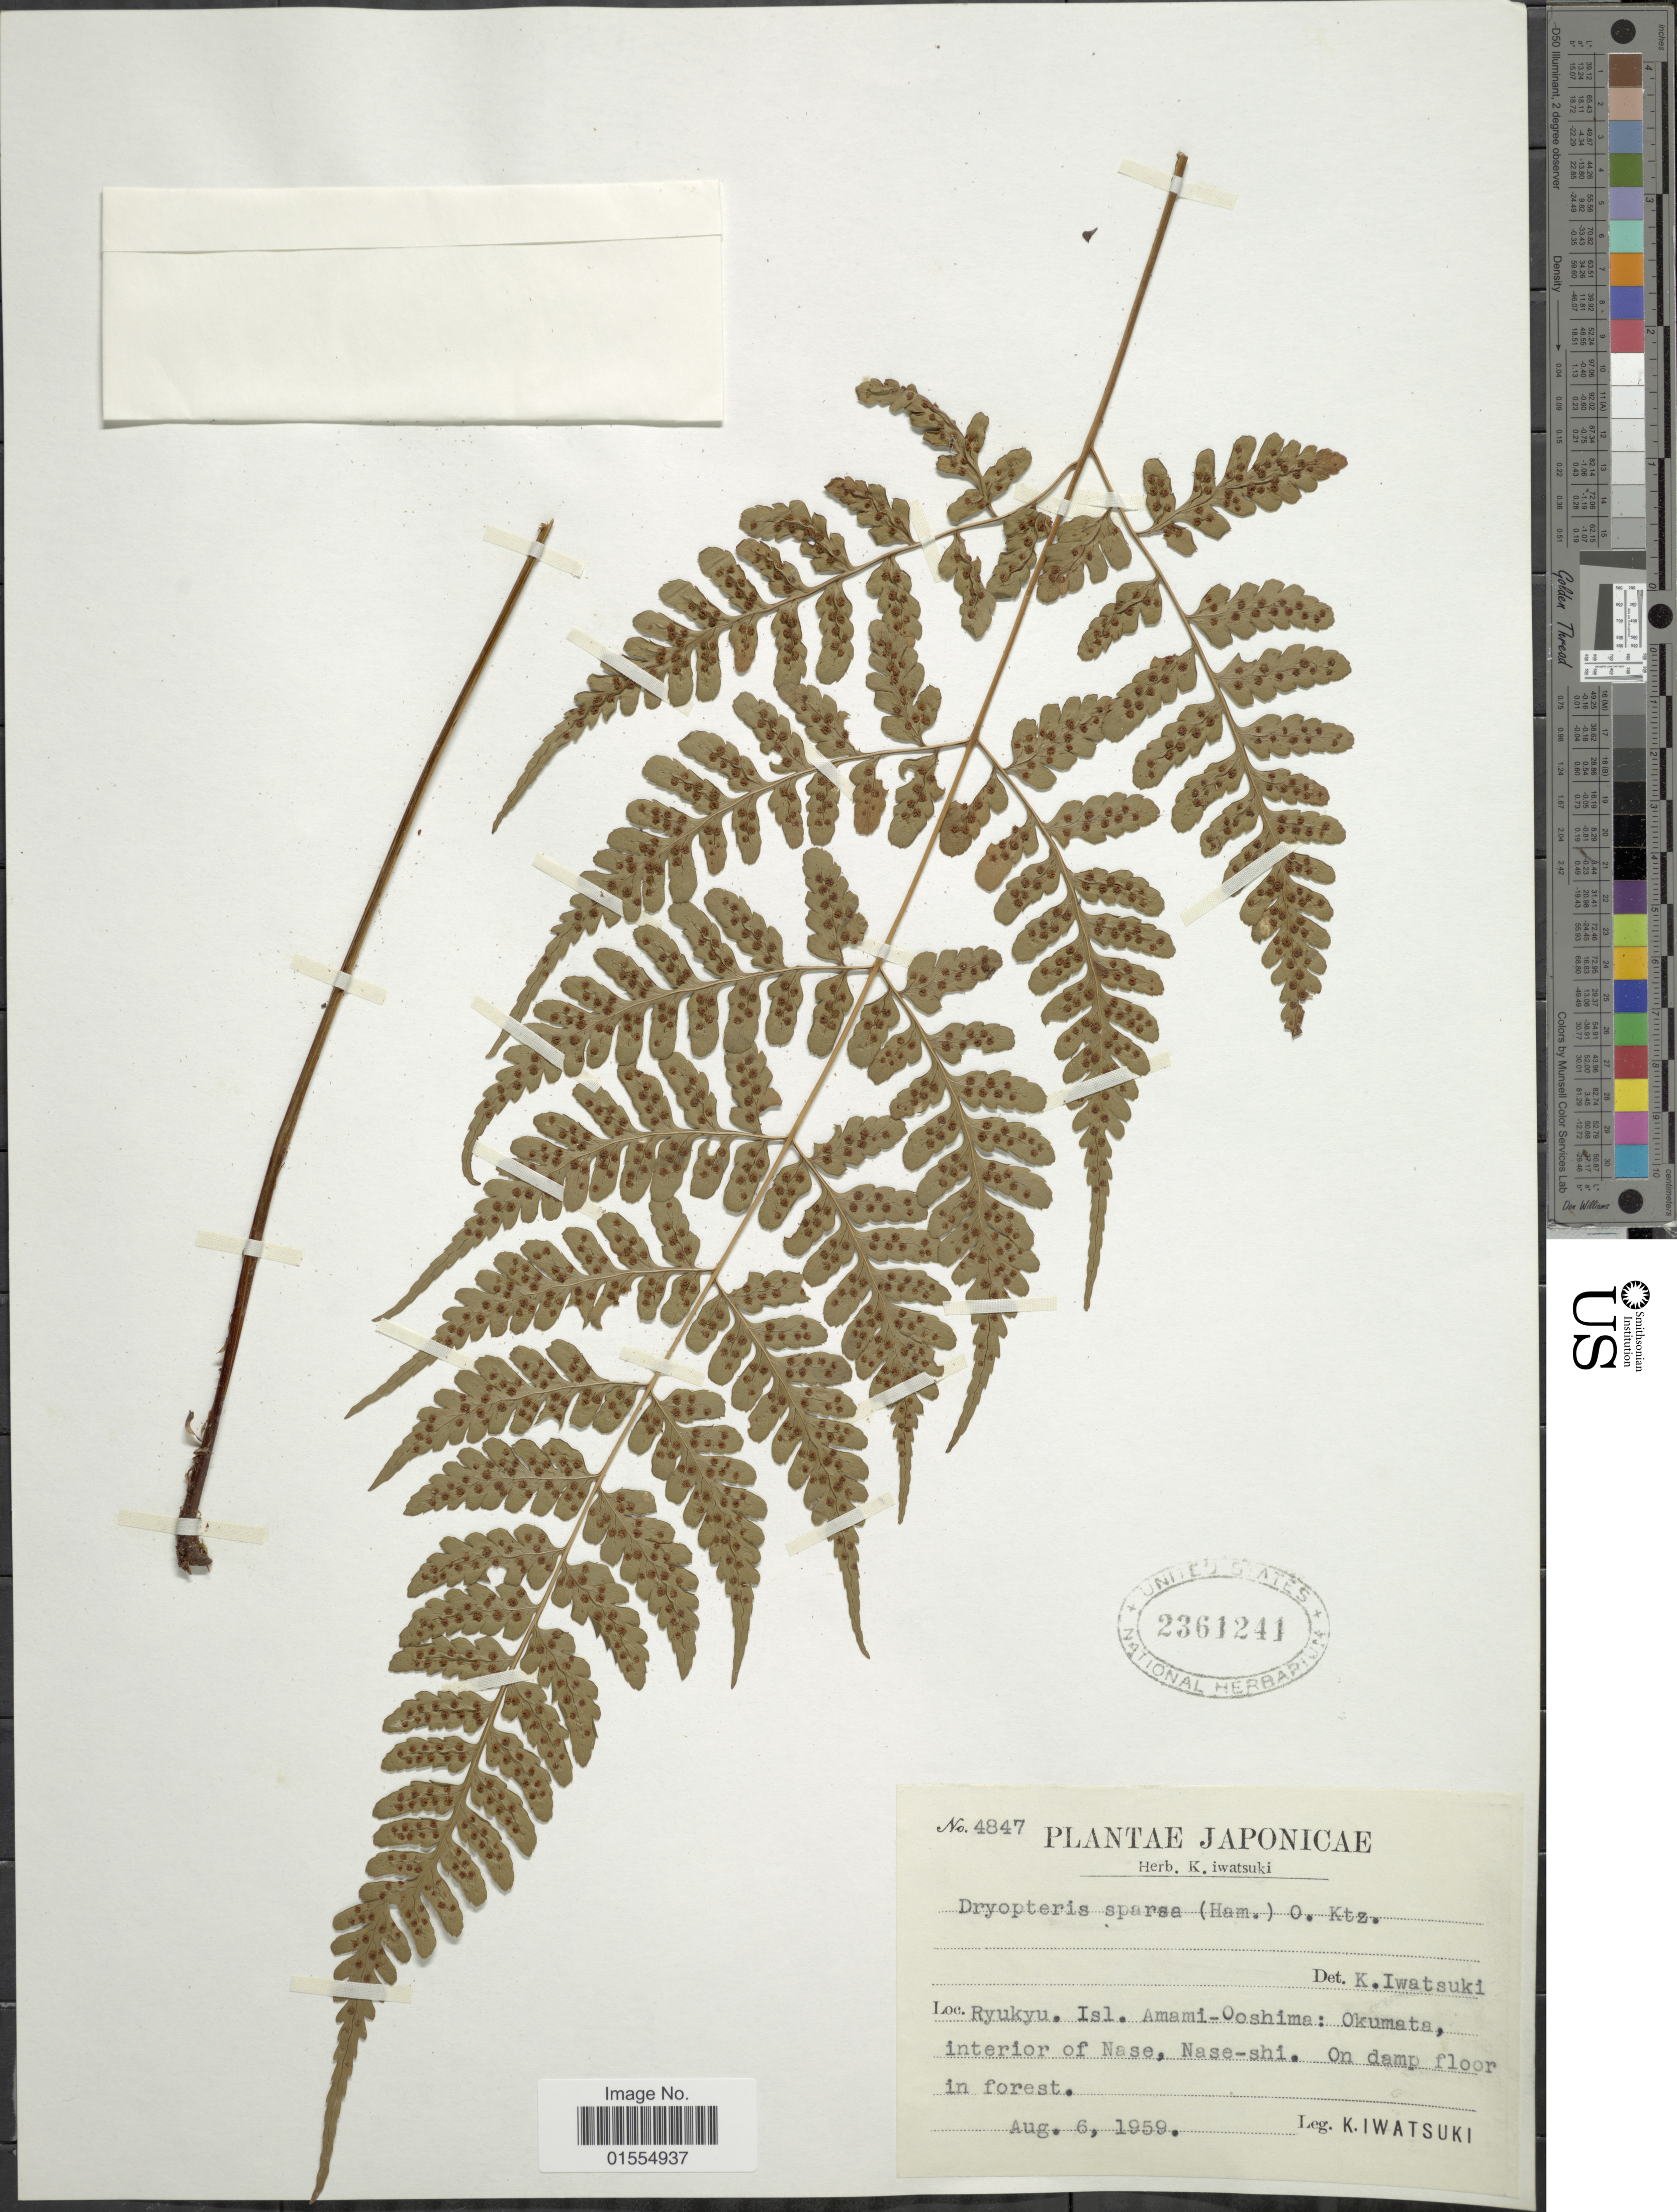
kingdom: Plantae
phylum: Tracheophyta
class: Polypodiopsida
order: Polypodiales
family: Dryopteridaceae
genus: Dryopteris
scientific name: Dryopteris sparsa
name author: (D. Don) Kuntze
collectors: K. Iwatsuki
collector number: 4847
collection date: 1959-08-06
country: Japan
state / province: Okinawa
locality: Japonicae, Ryukyu, Isl. Amami-Ooshima: Okumata, interior of Nase, Nase-shi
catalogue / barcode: US 2361241